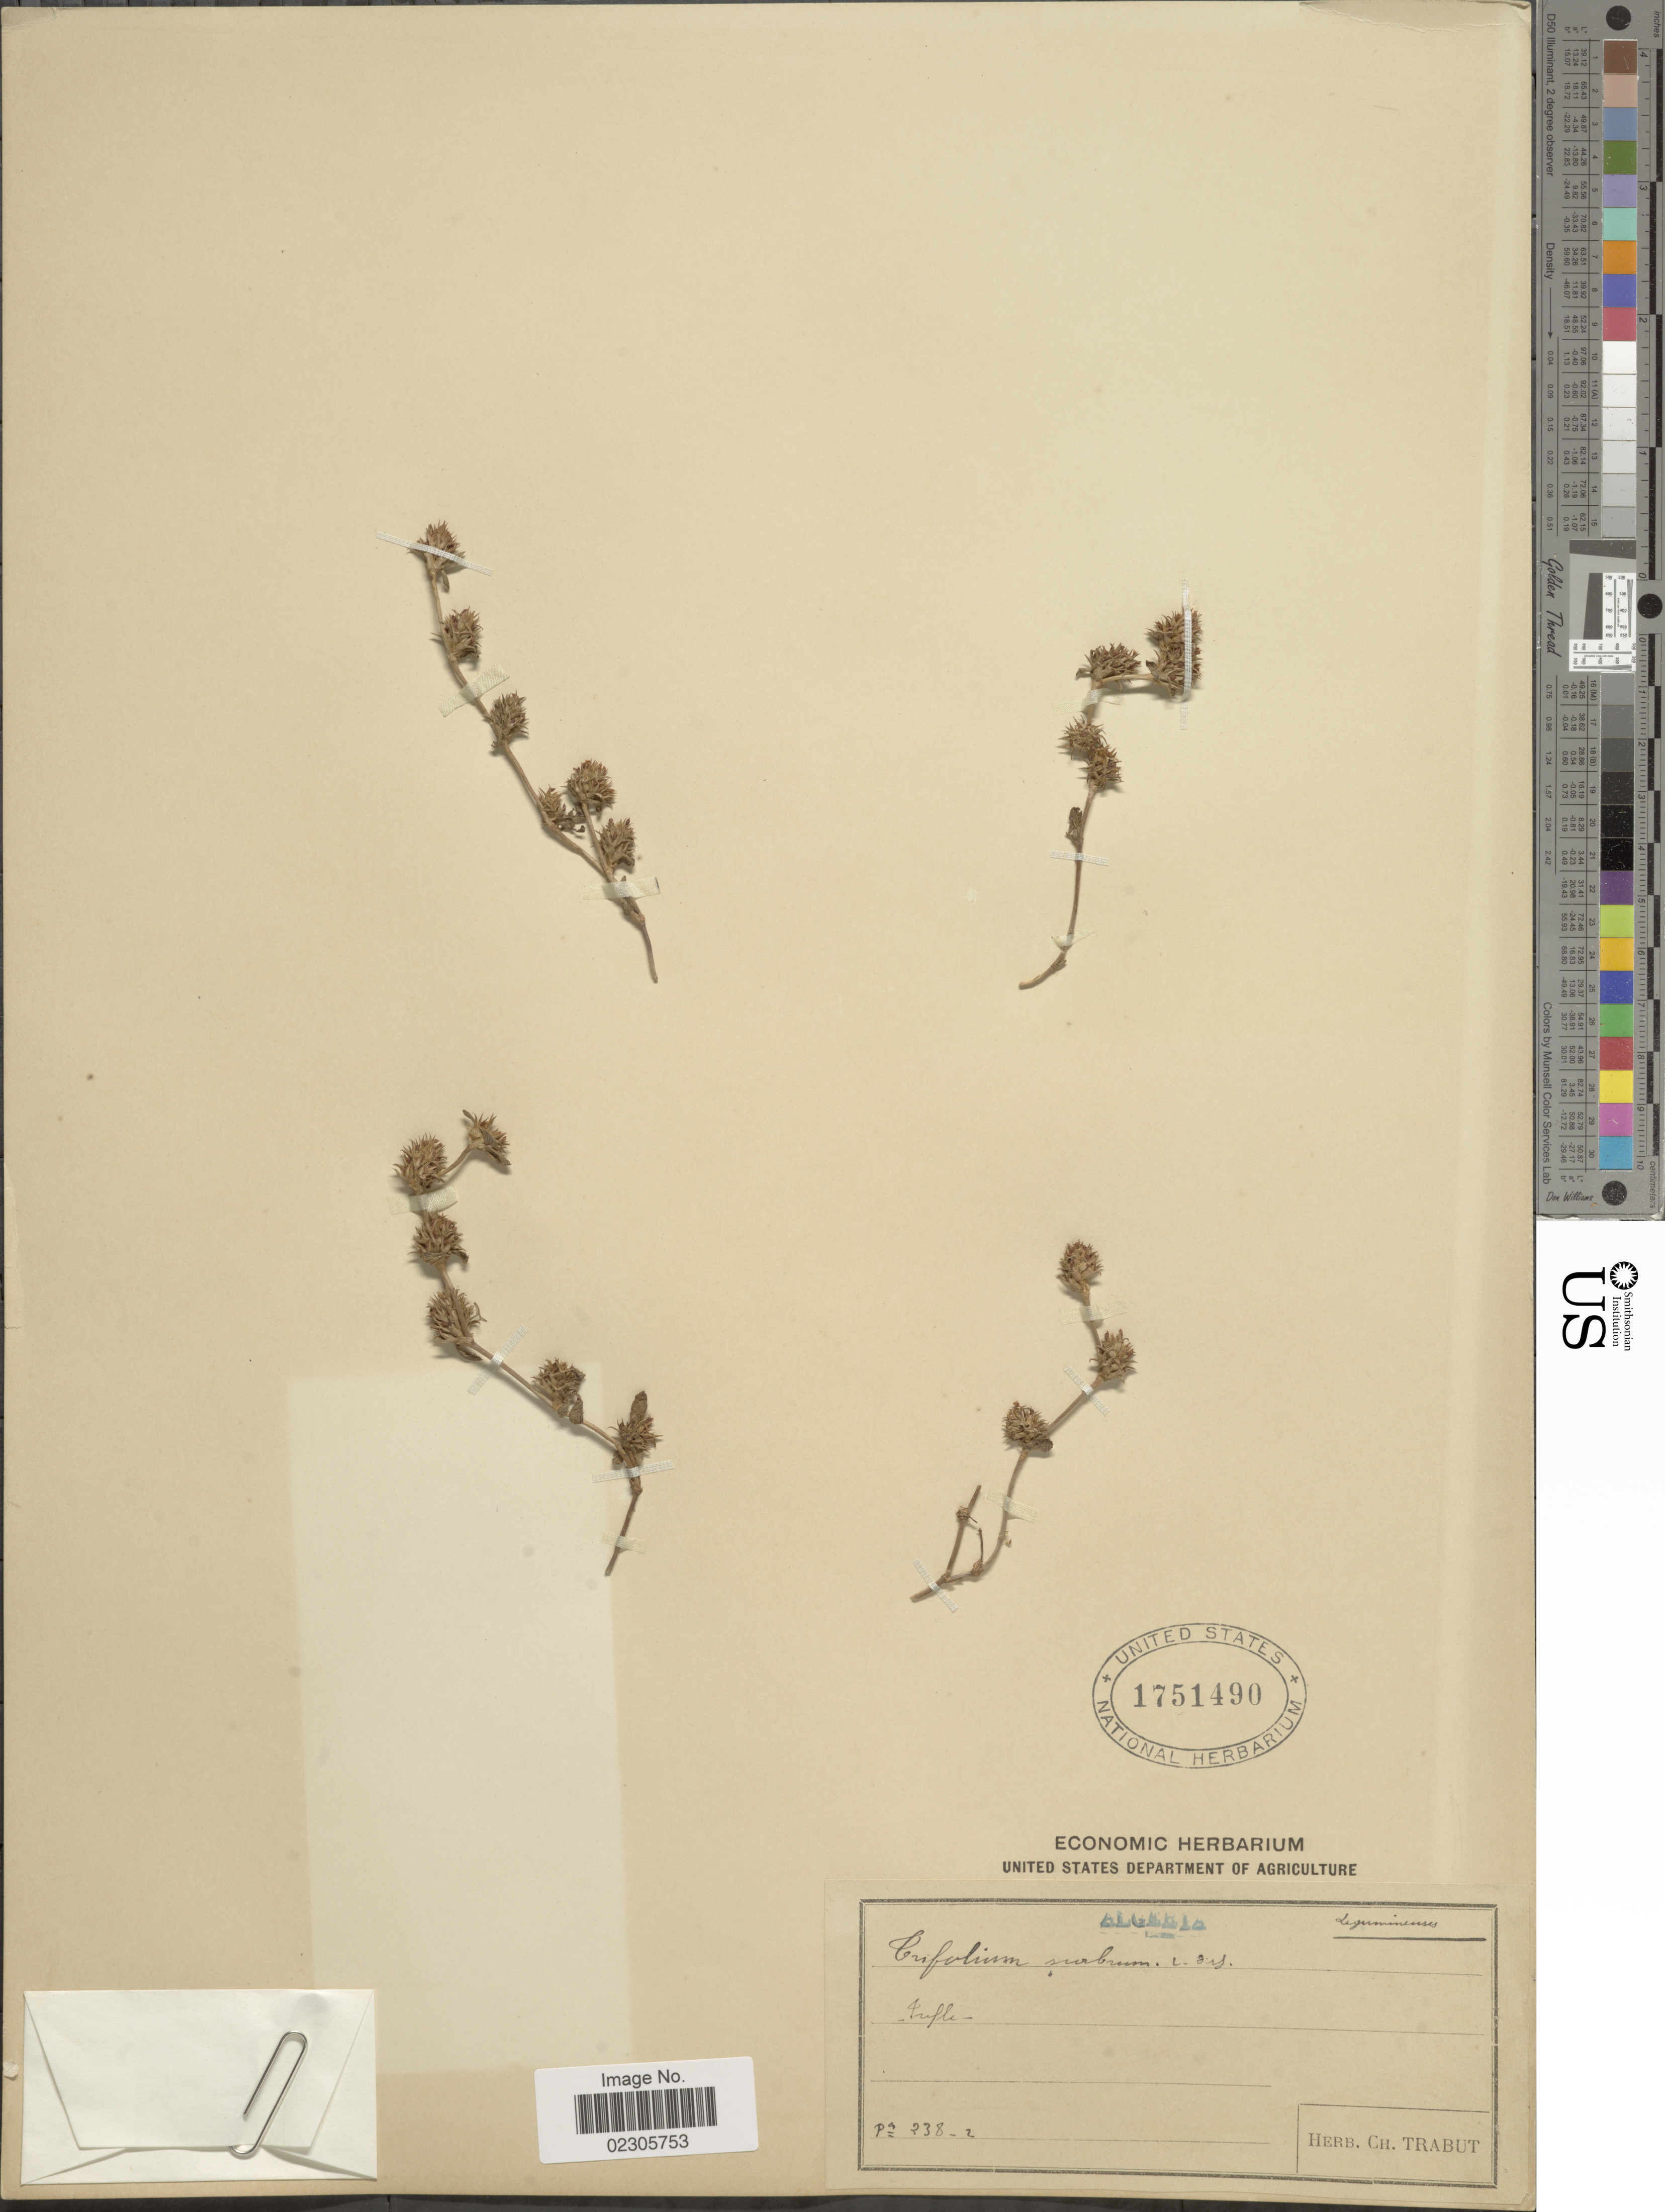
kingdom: Plantae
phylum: Tracheophyta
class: Magnoliopsida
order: Fabales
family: Fabaceae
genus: Trifolium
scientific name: Trifolium scabrum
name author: L.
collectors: Ex herb. Trabut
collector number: P238-2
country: Algeria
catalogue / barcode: US 1751490